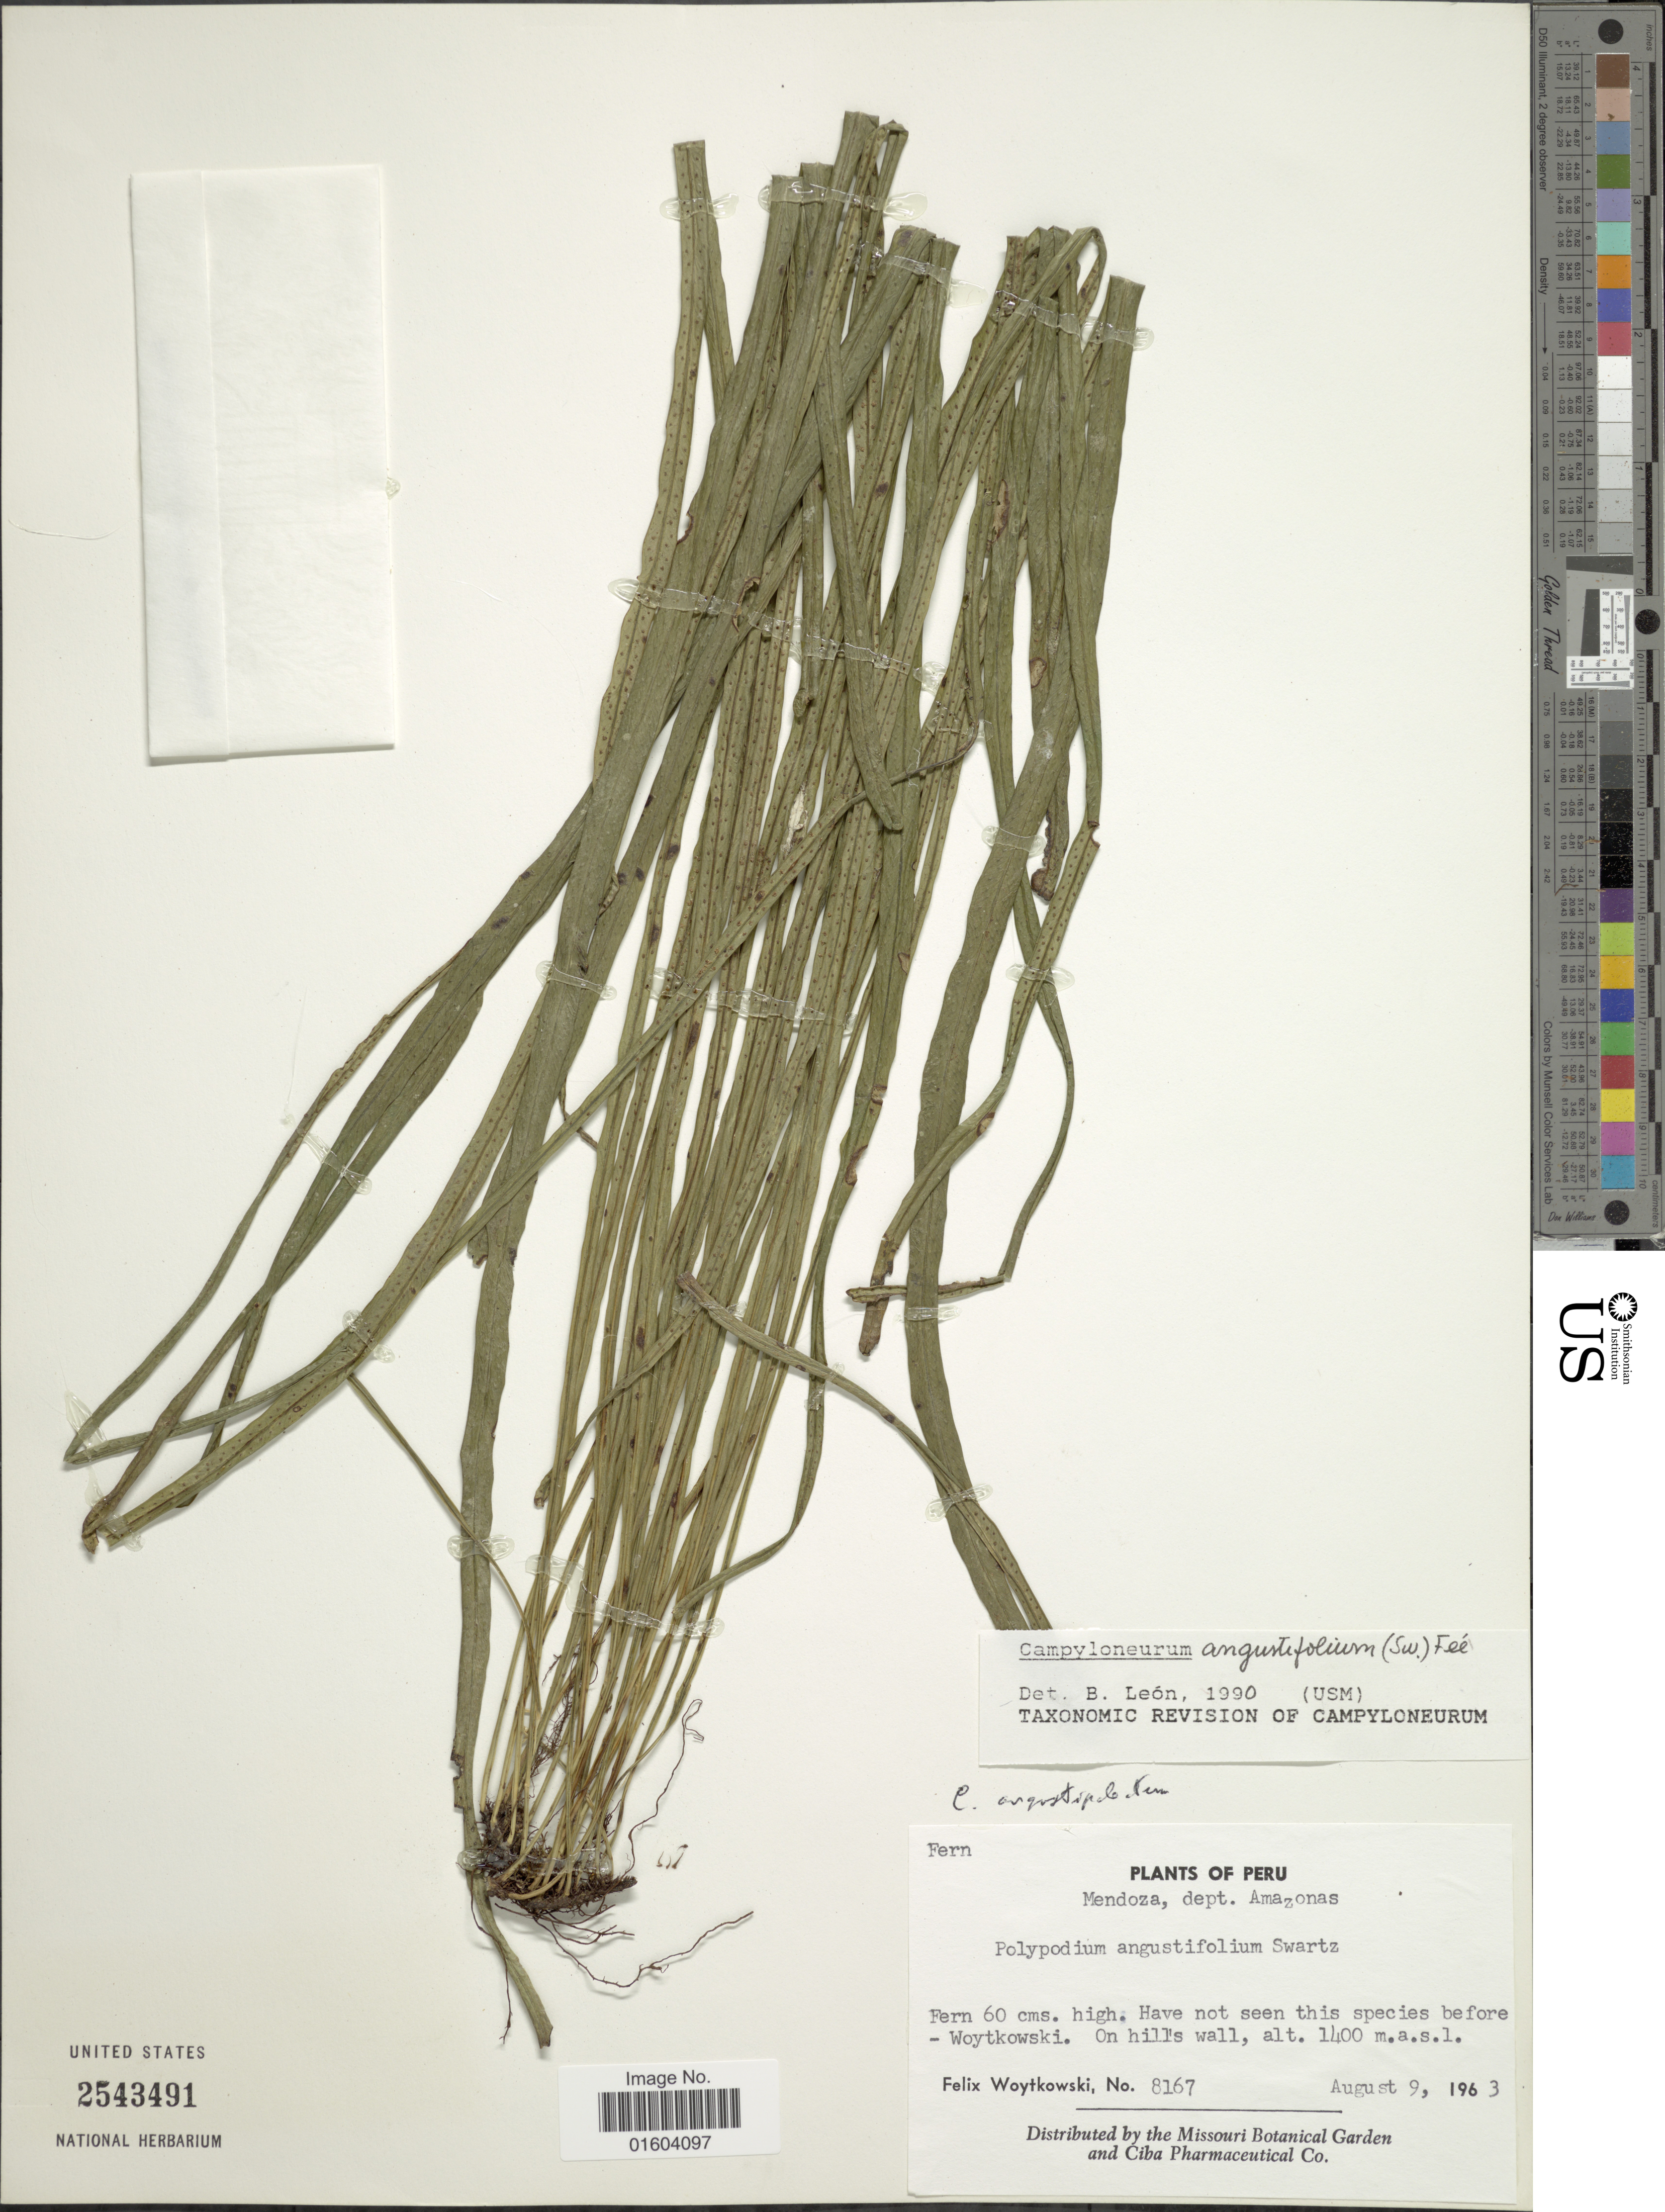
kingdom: Plantae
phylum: Tracheophyta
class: Polypodiopsida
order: Polypodiales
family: Polypodiaceae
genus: Campyloneurum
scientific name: Campyloneurum angustipaleatum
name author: (Alston) Lellinger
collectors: F. Woytkowski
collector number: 8167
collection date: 1963-08-09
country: Argentina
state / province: Mendoza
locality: Peru, Mendoza, dept. Amazonas. On hill's wall.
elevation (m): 1400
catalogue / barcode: US 2543491